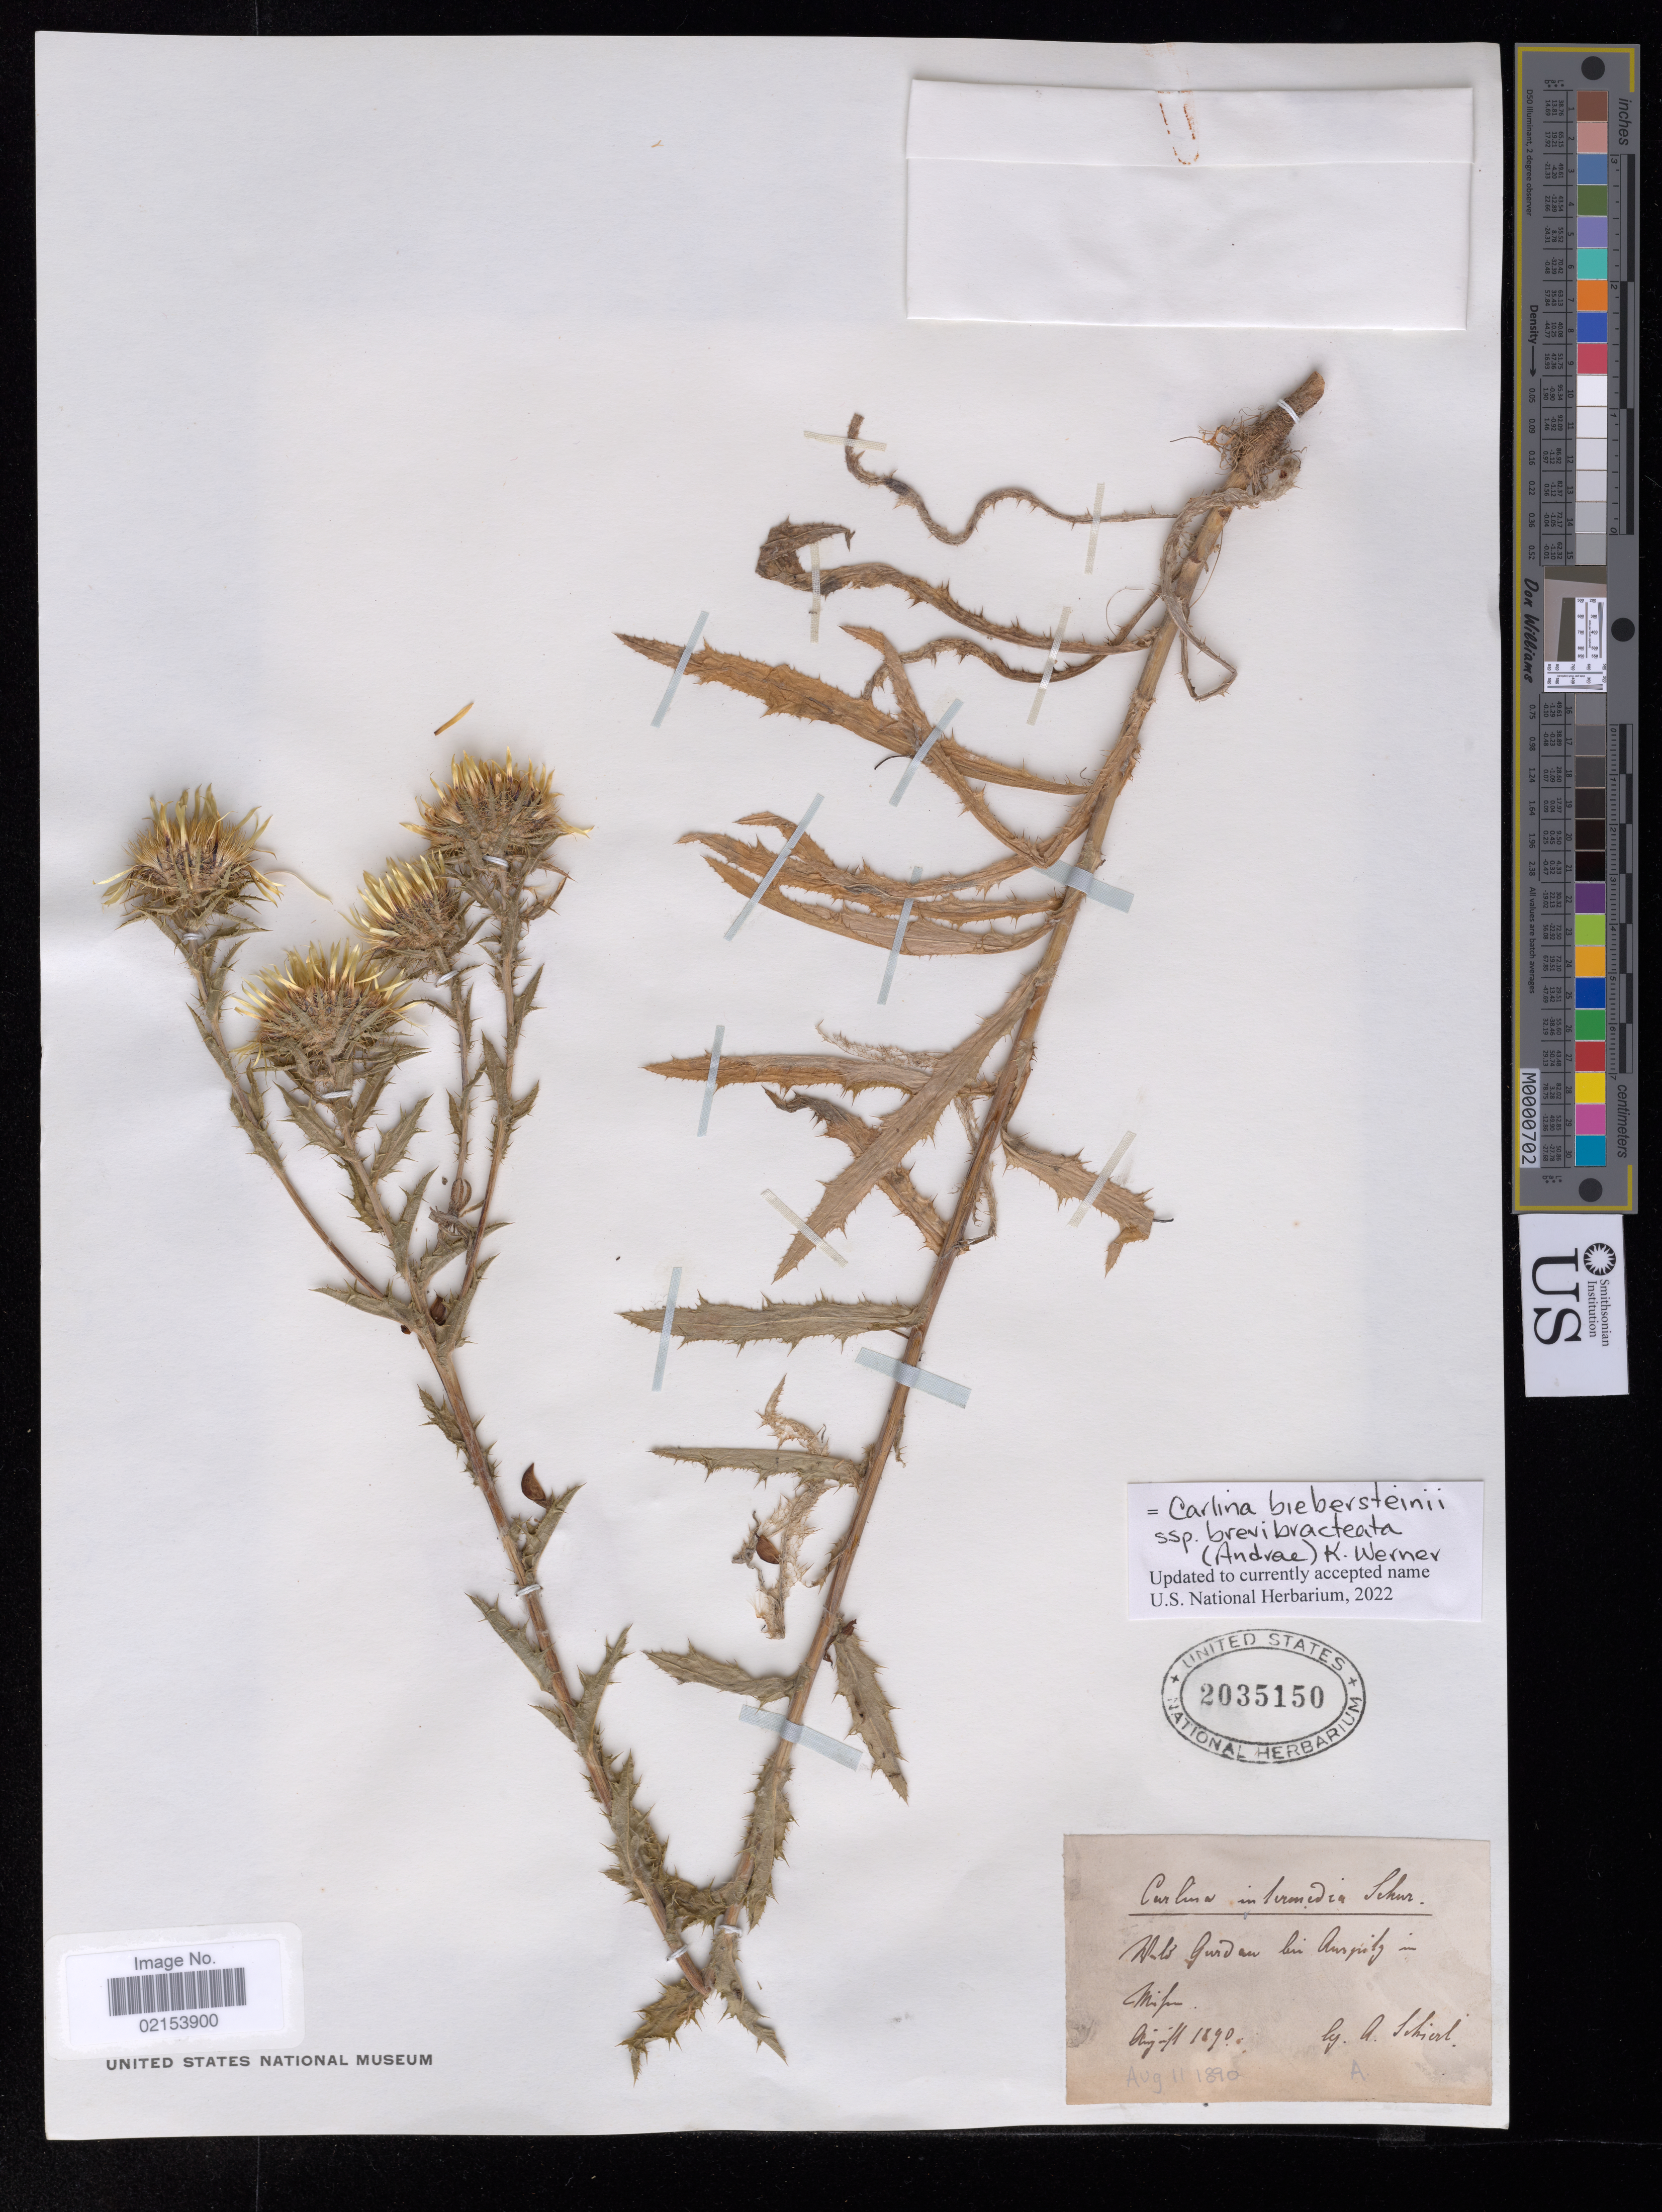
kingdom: Plantae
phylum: Tracheophyta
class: Magnoliopsida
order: Asterales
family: Asteraceae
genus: Carlina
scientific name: Carlina biebersteinii subsp. brevibracteata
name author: (Andrae) K. Werner ex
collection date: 1890-08-11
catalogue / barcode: US 2035150